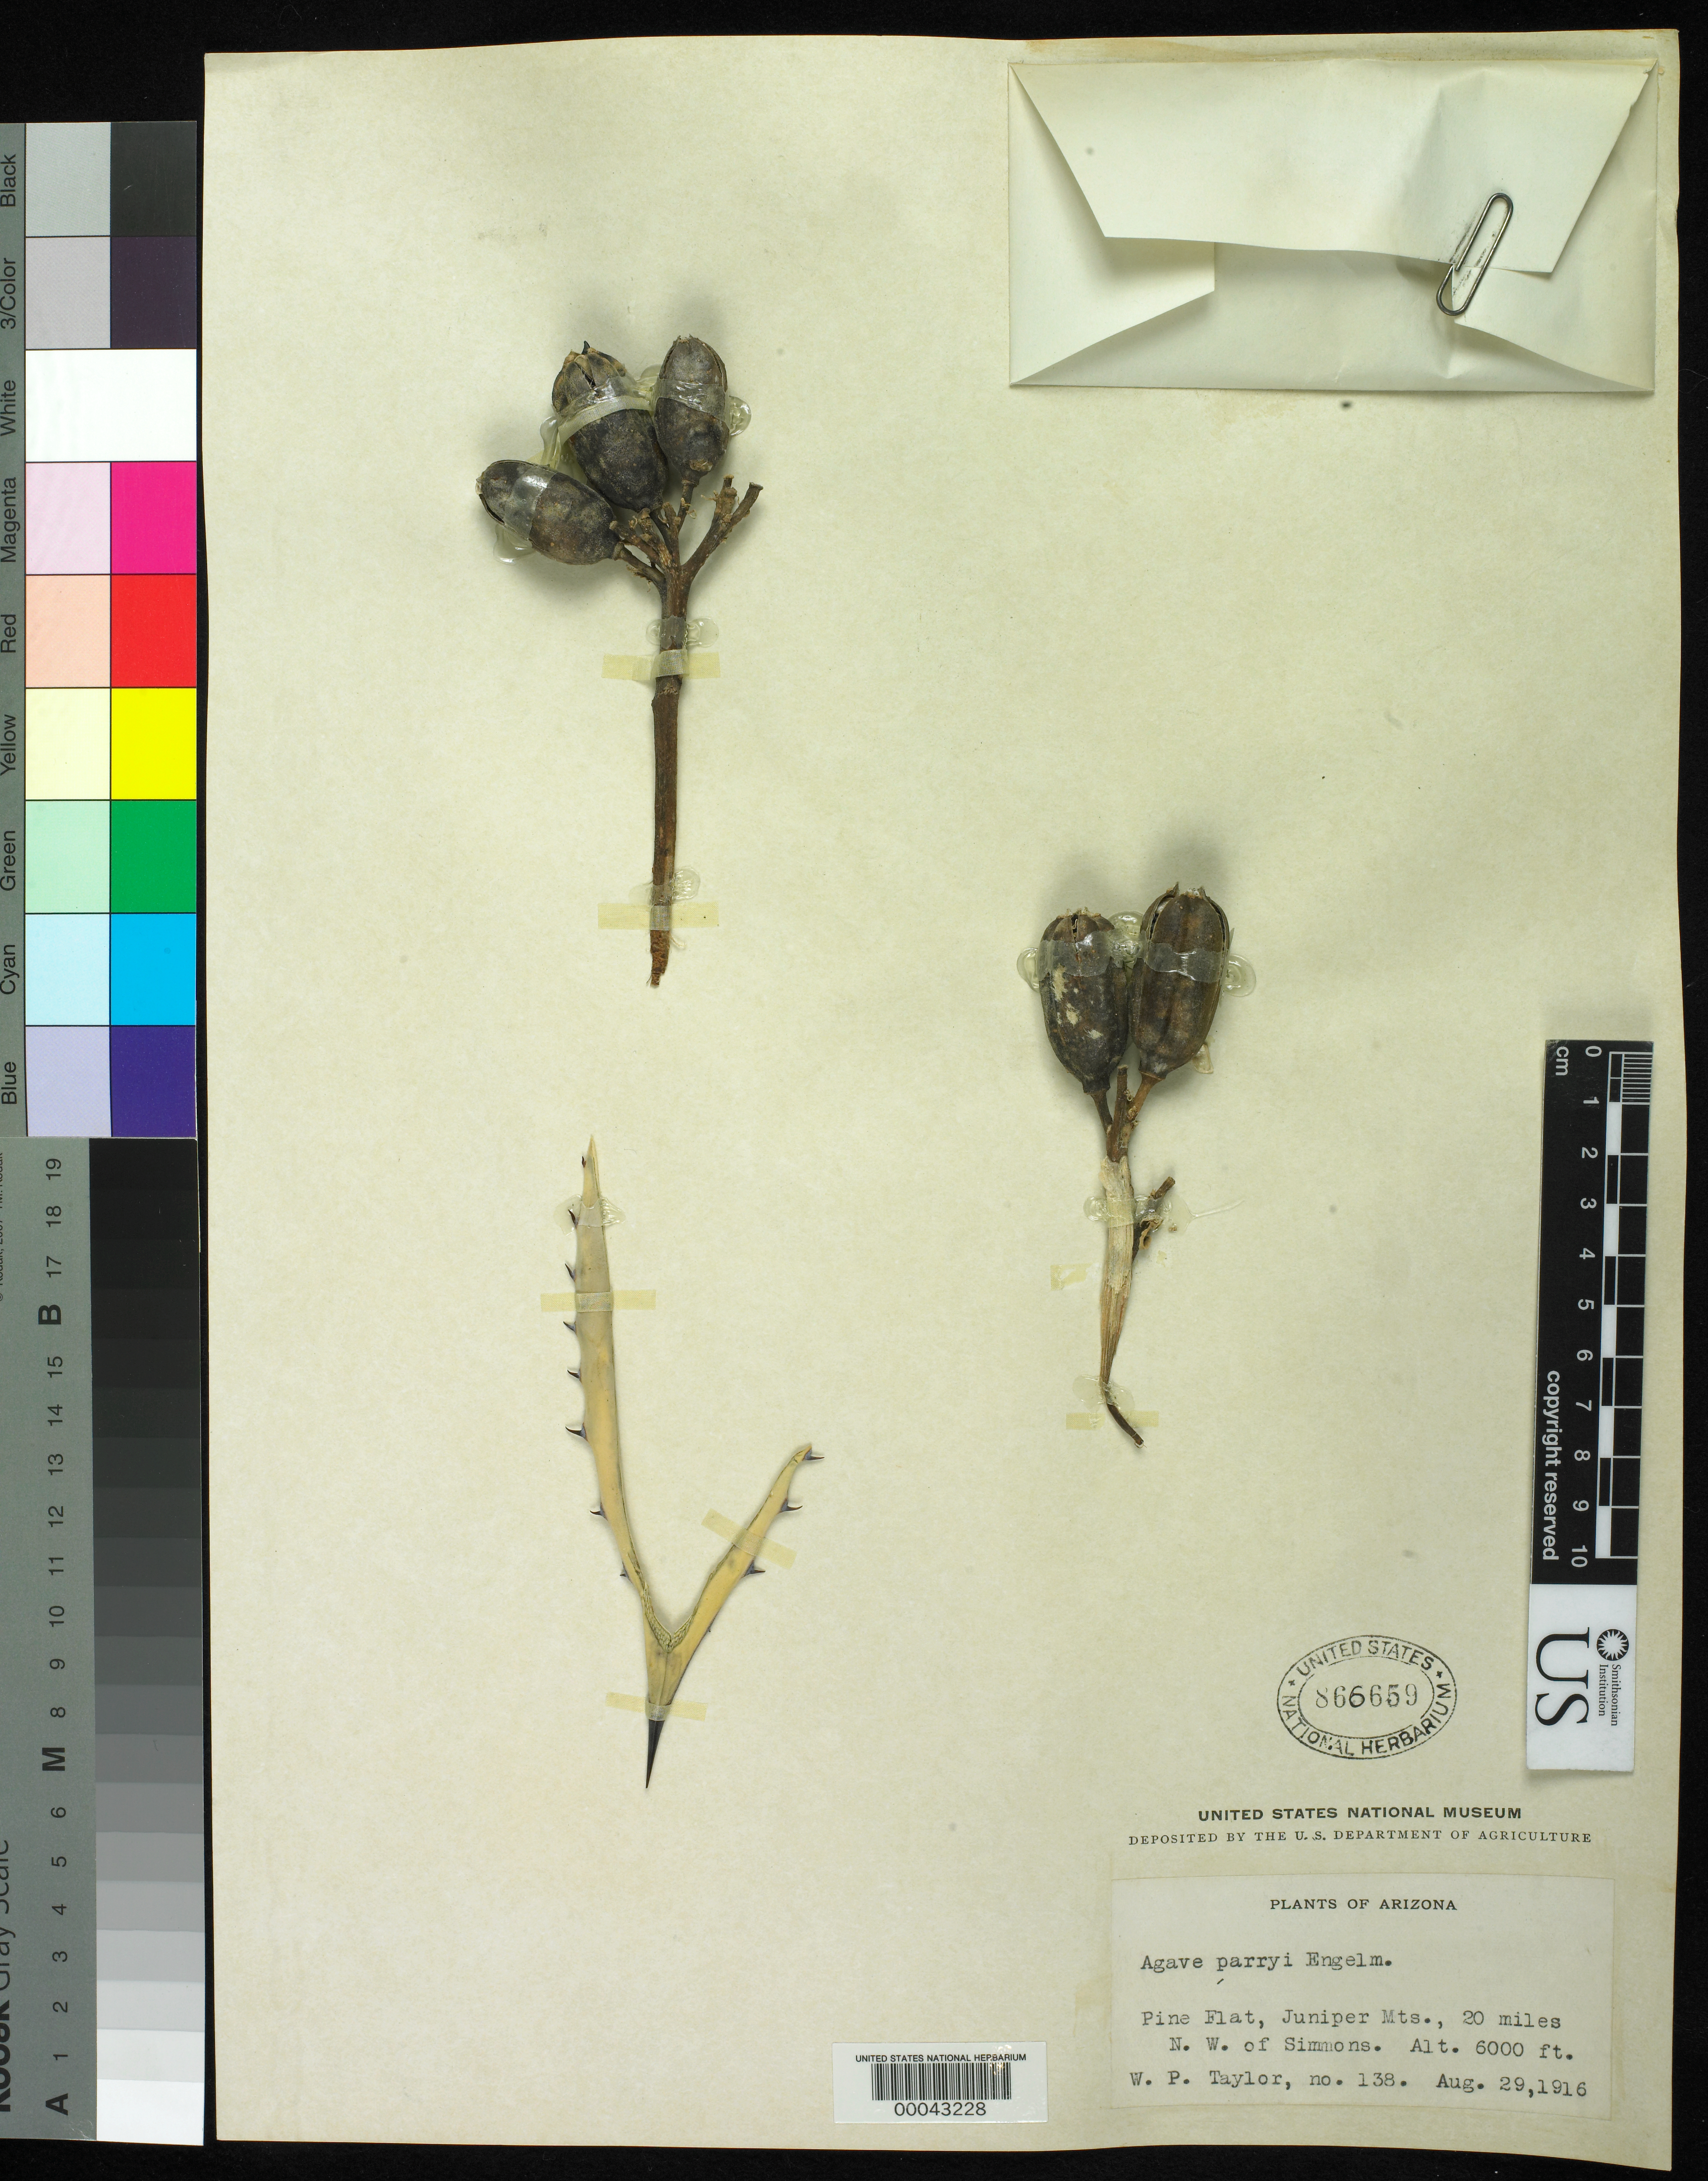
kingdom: Plantae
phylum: Tracheophyta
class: Liliopsida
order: Asparagales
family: Asparagaceae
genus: Agave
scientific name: Agave parryi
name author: Engelm.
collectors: W. P. Taylor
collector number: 138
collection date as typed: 29 Aug 1916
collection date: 1916-08-29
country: United States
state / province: Arizona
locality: Pine flat, juniper mts., 20 mi nw of simmons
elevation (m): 1829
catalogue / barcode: US 866659